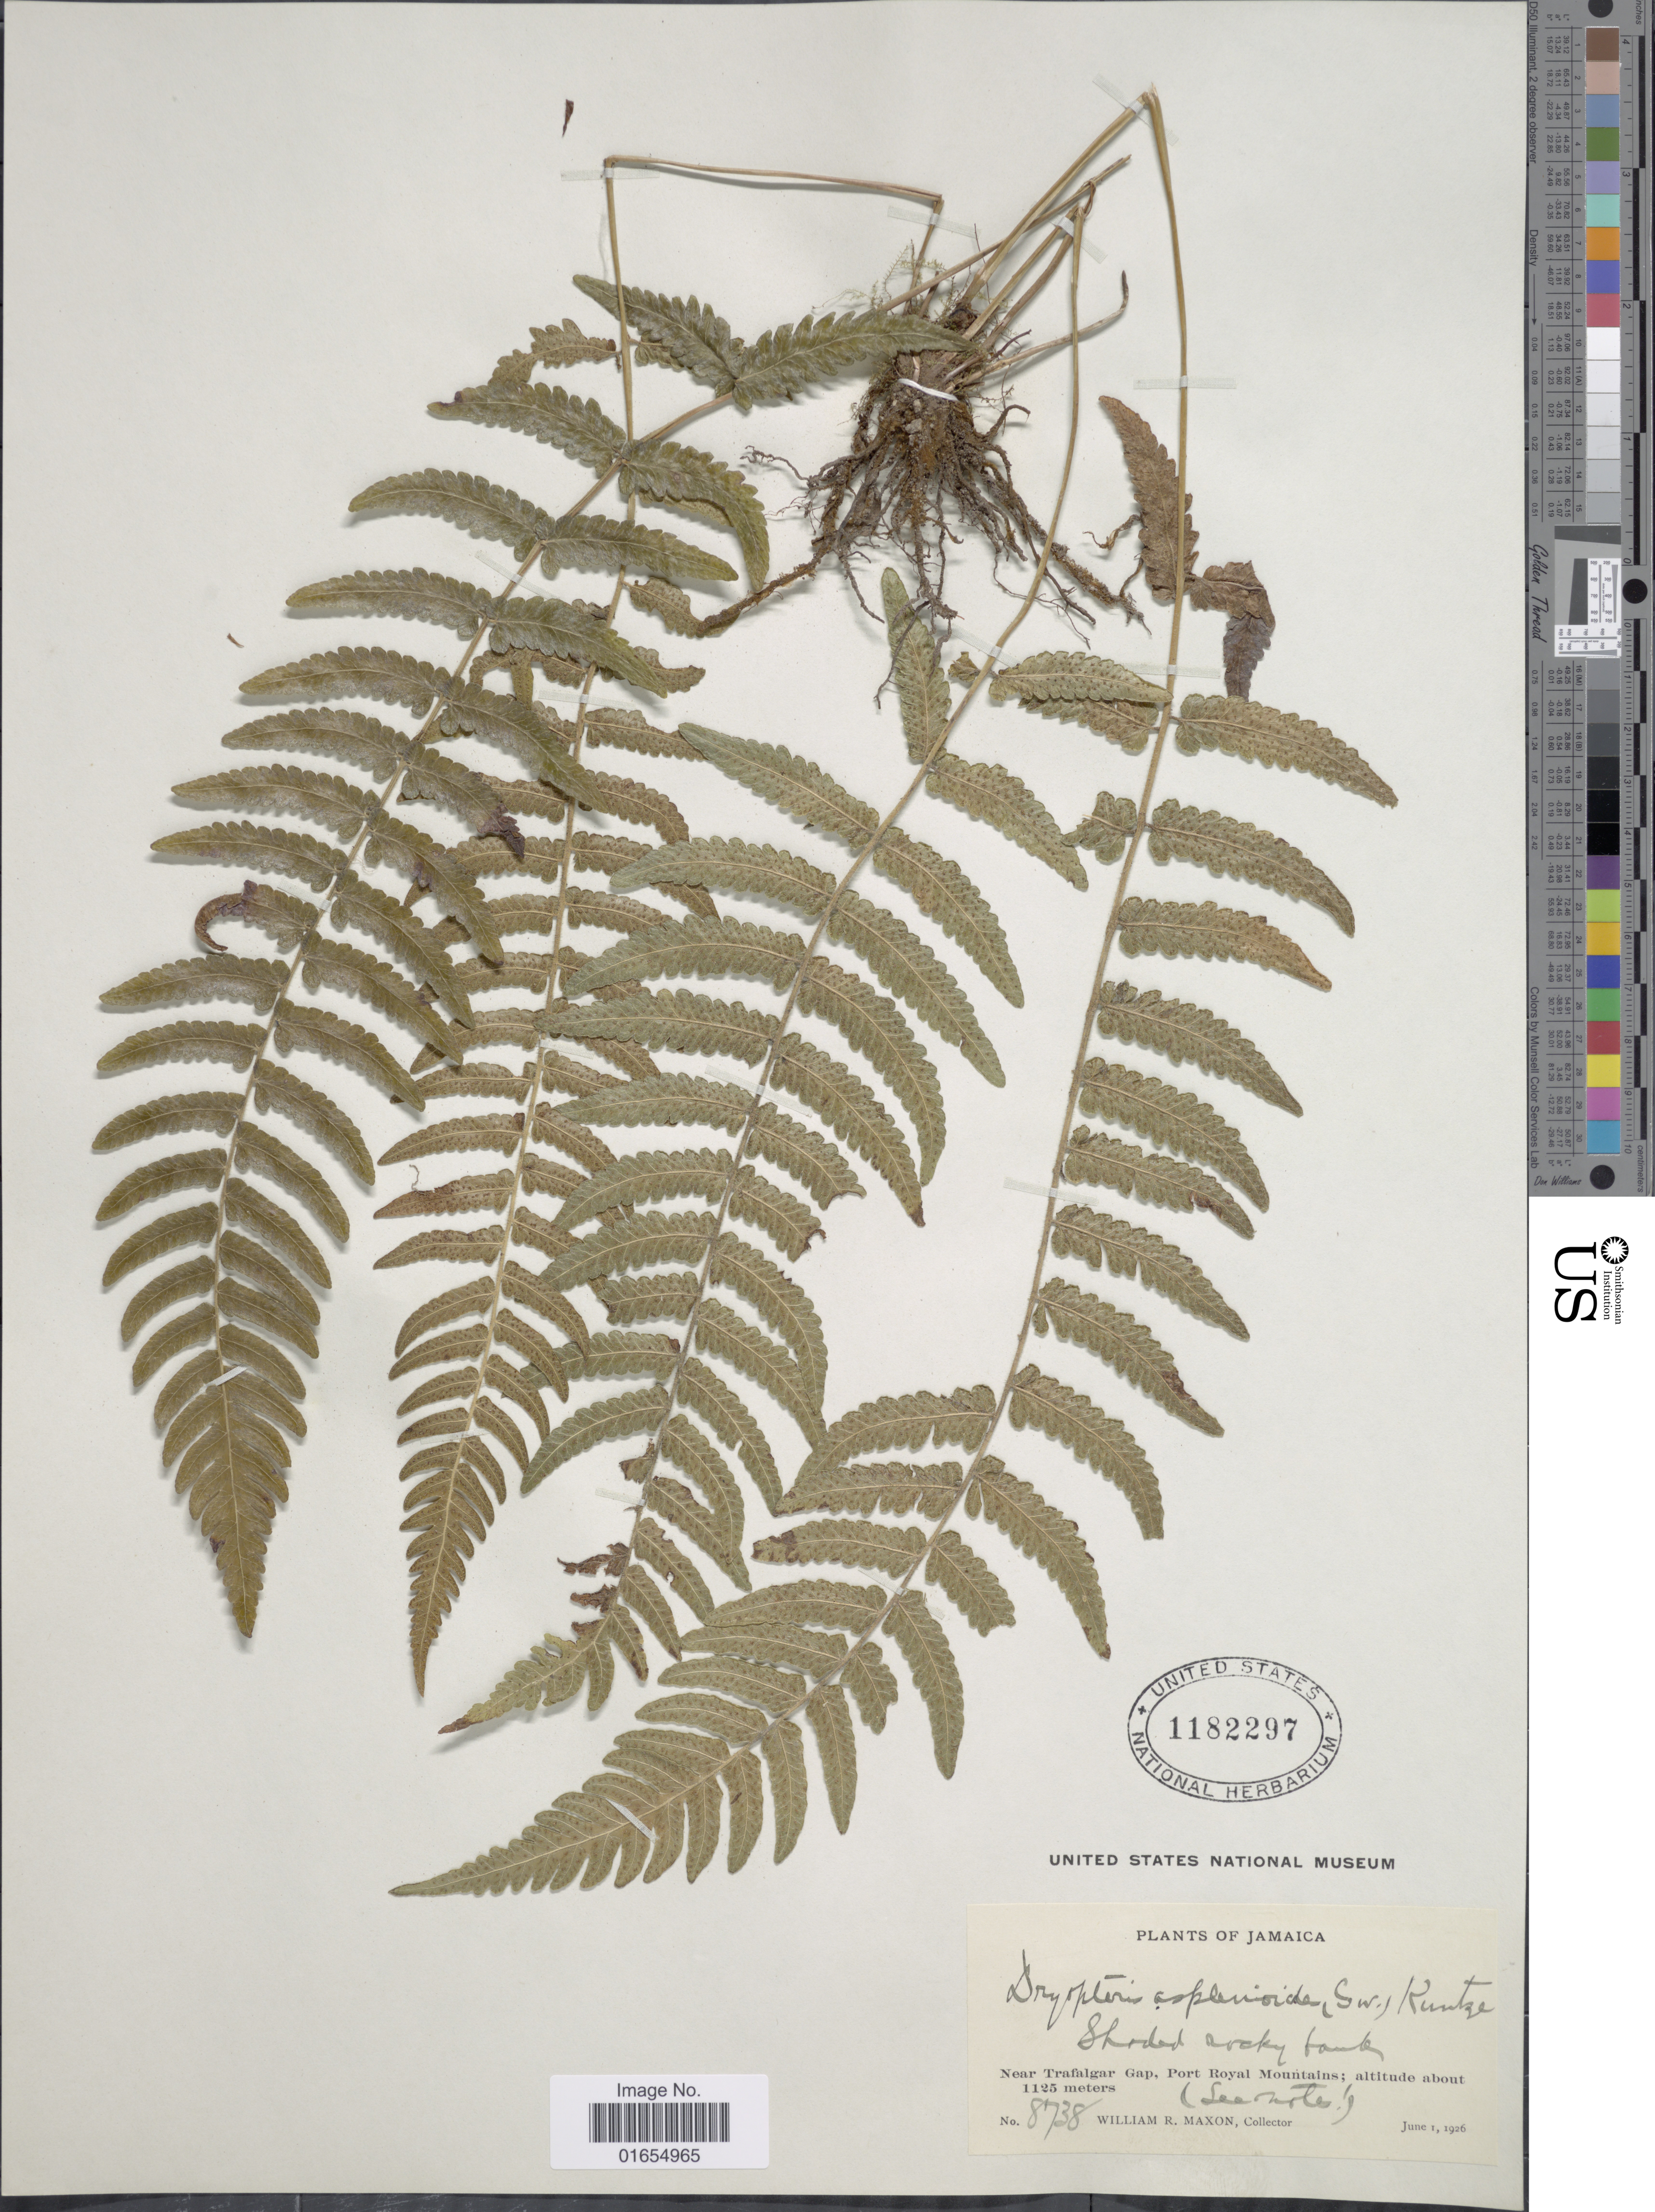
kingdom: Plantae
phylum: Tracheophyta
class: Polypodiopsida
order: Polypodiales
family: Thelypteridaceae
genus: Goniopteris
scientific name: Goniopteris retroflexa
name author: (L.) Pic. Serm.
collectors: W. R. Maxon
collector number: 8738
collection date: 1926-06-01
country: Jamaica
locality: Near Trafalgar Gap, Port Royal Mountains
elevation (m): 1125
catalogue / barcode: US 1182297